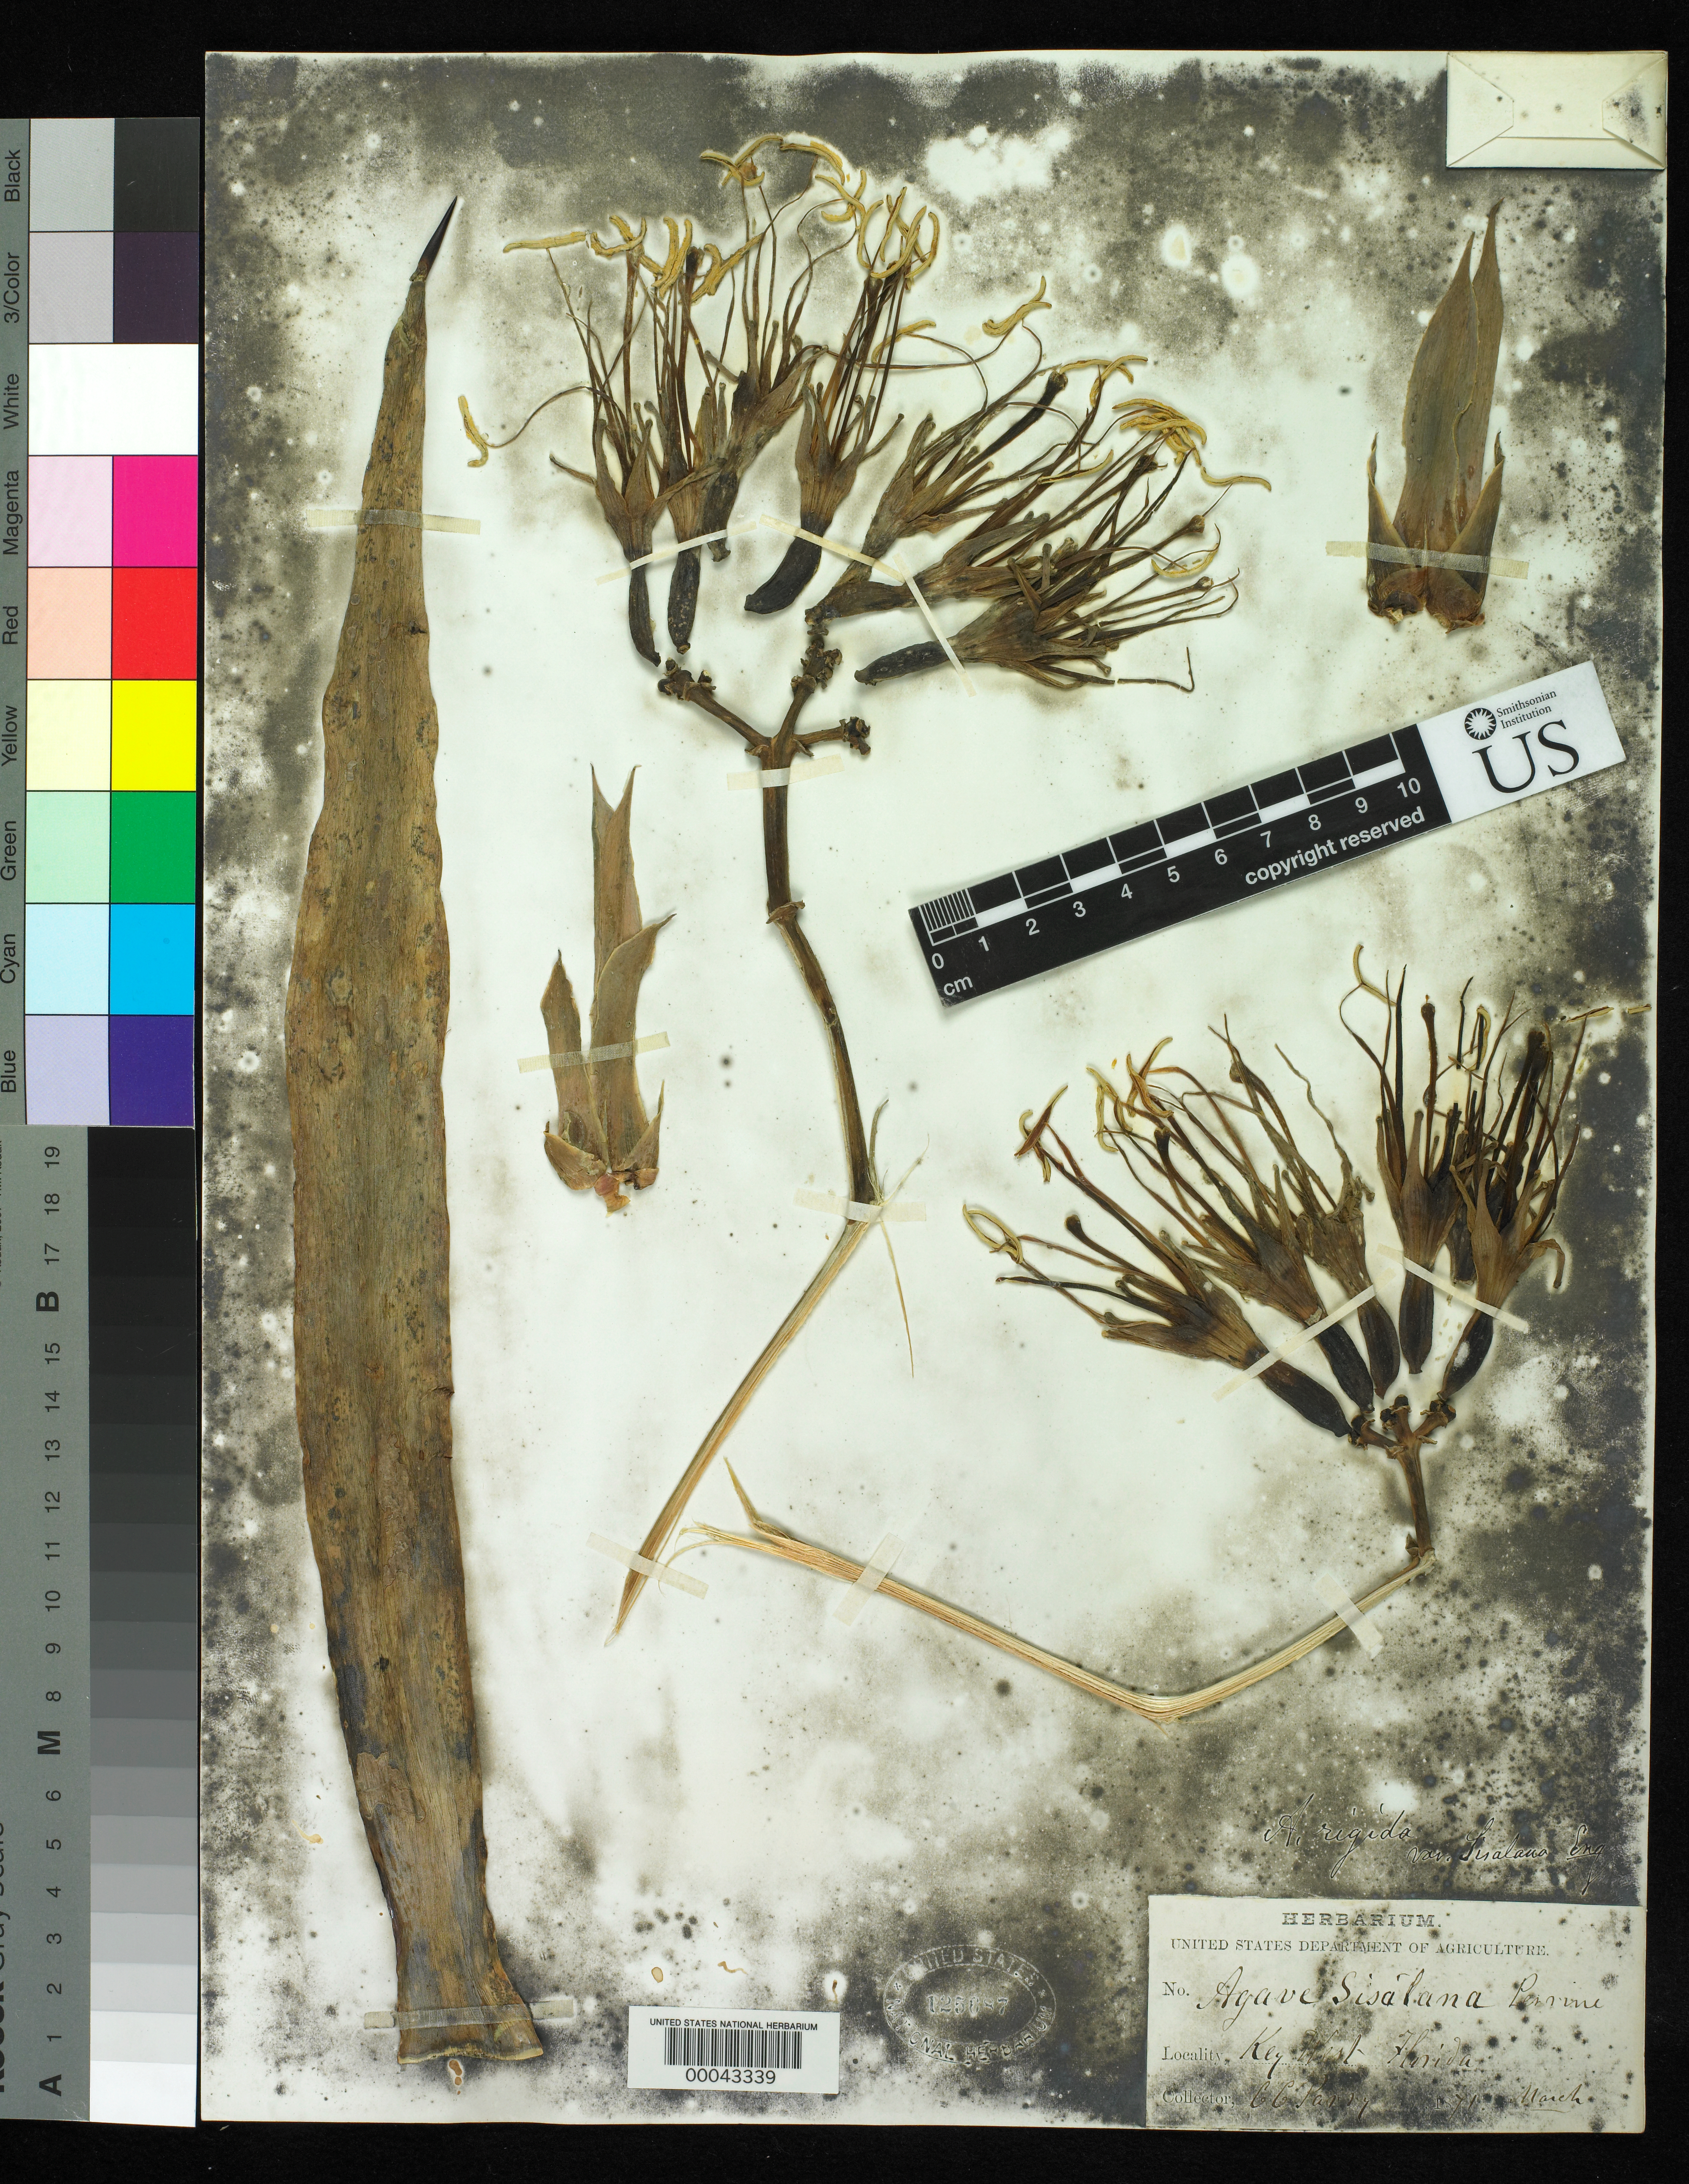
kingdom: Plantae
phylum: Tracheophyta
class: Liliopsida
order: Asparagales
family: Asparagaceae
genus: Agave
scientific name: Agave sisalana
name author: Perrine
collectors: C. C. Parry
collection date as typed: Mar 1871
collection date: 1871-03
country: United States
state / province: Florida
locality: Key west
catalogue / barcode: US 125687